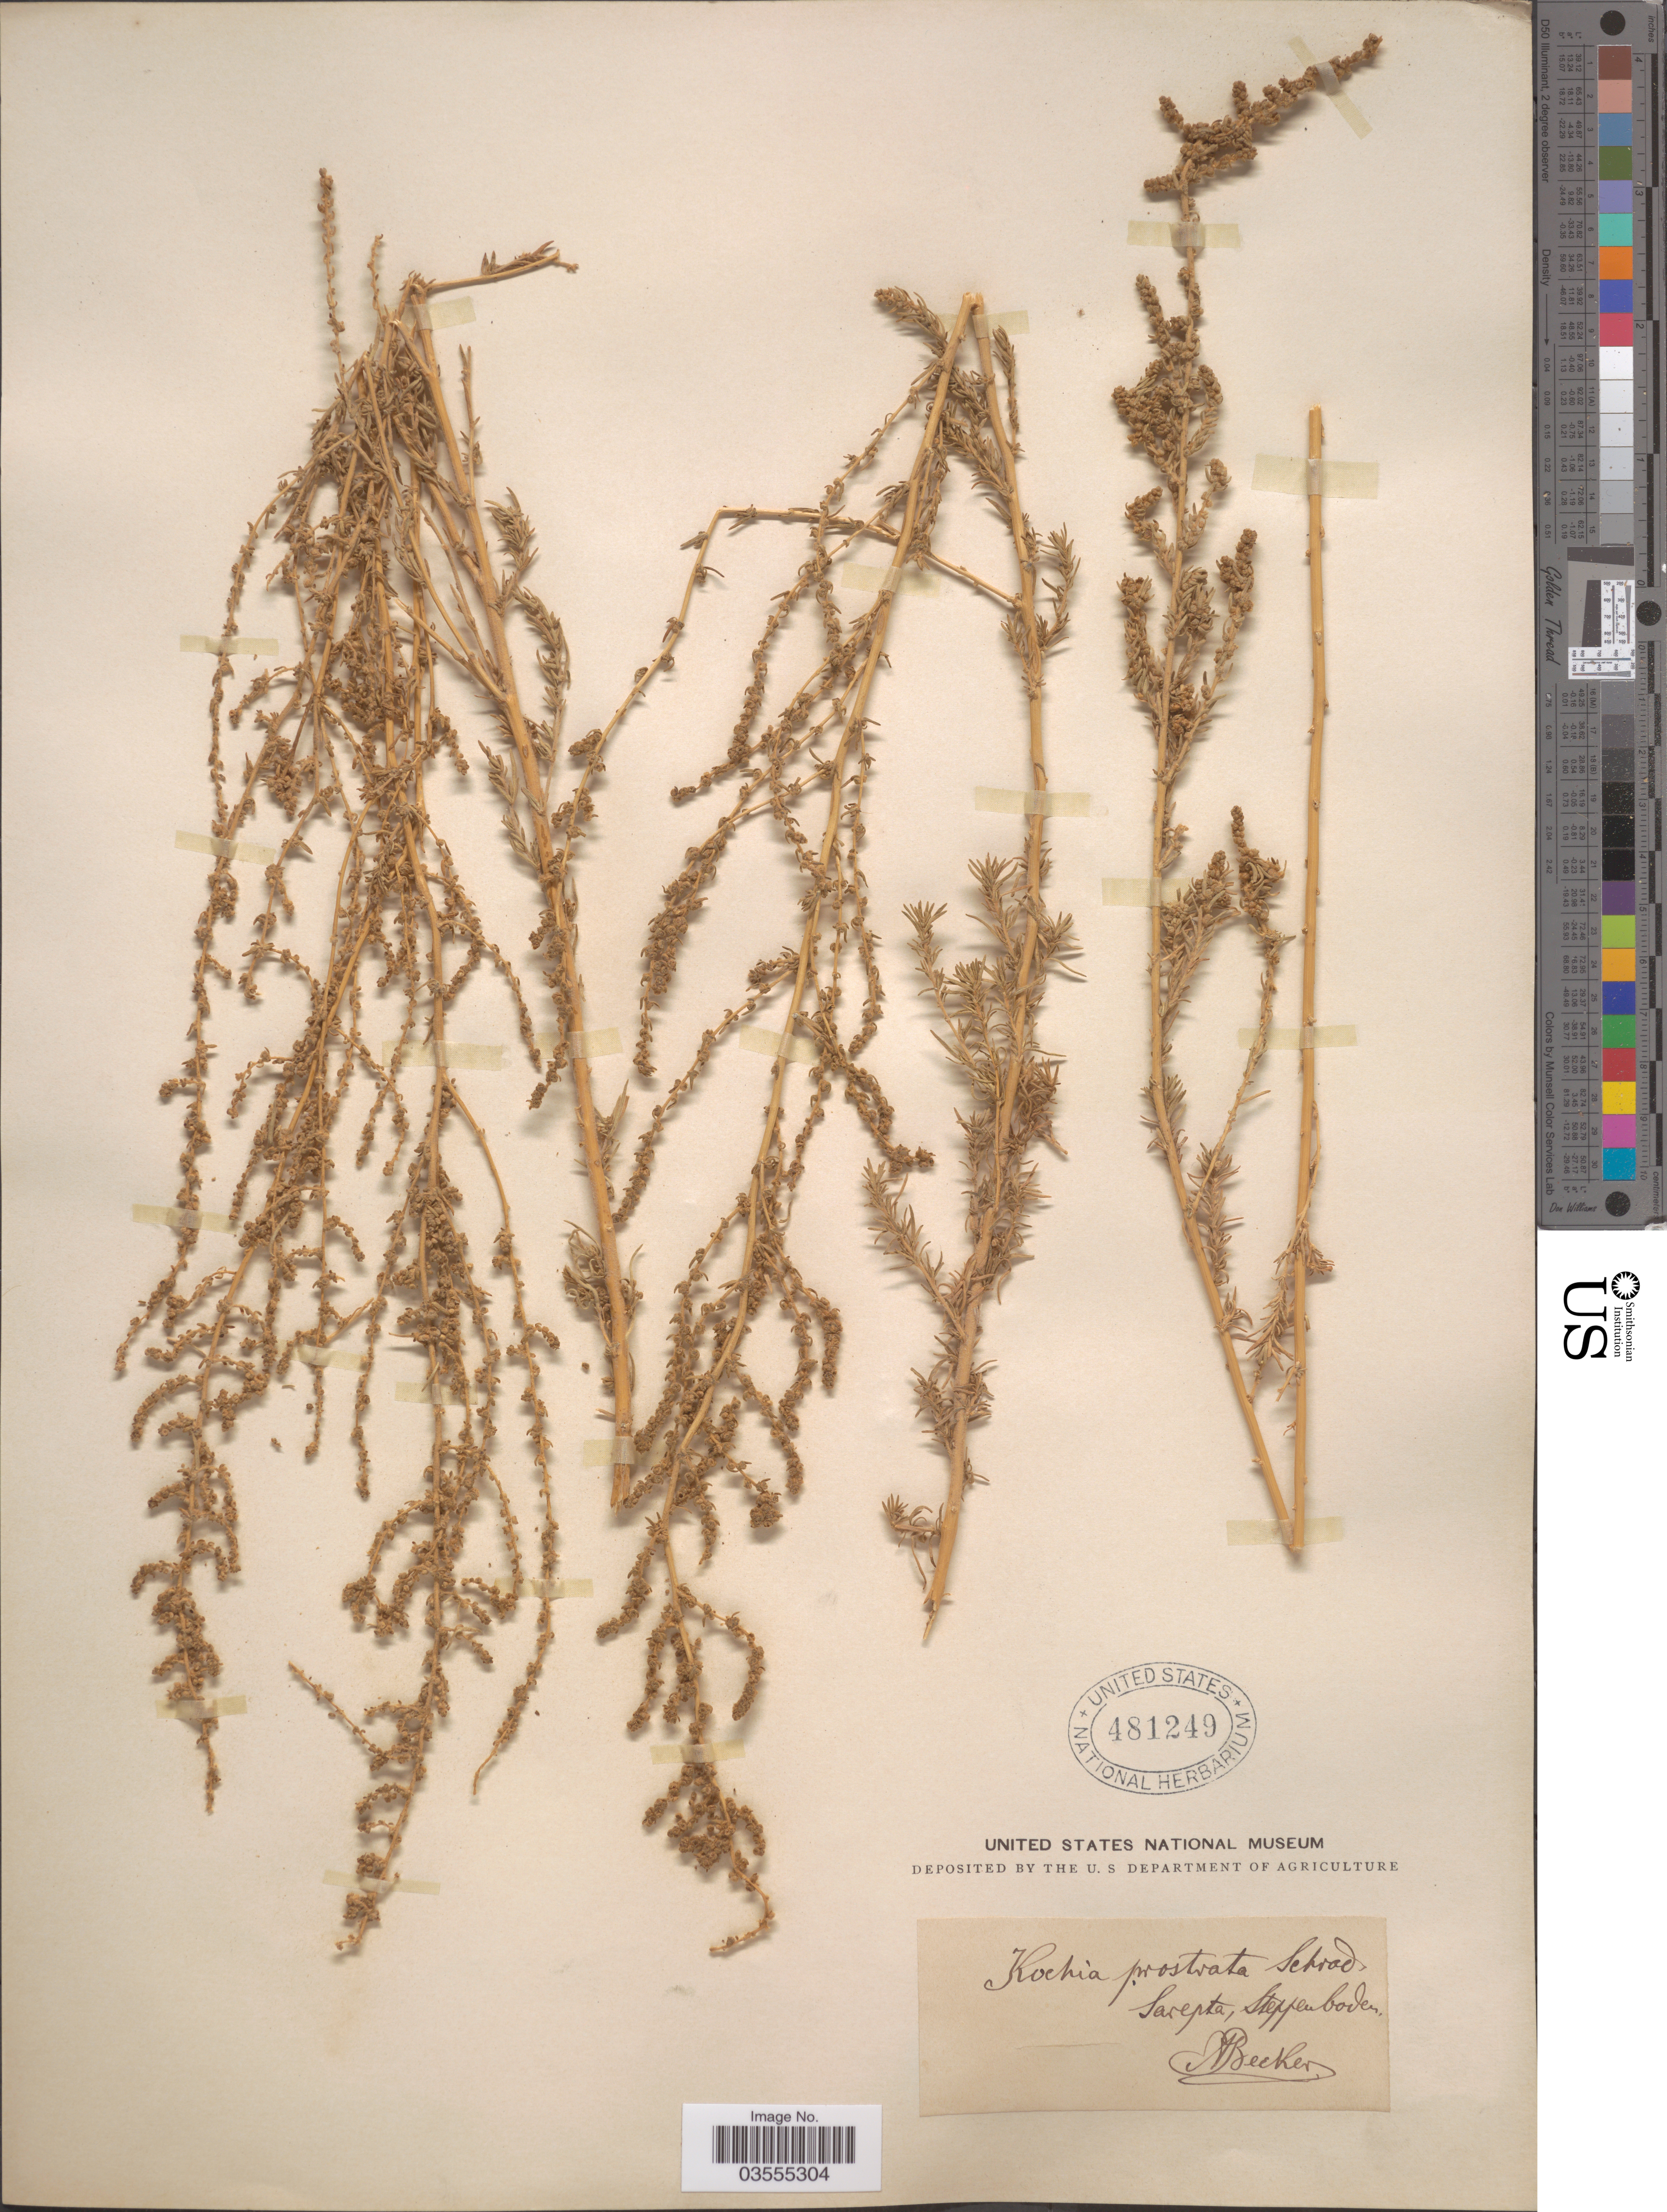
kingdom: Plantae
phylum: Tracheophyta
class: Magnoliopsida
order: Caryophyllales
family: Amaranthaceae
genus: Bassia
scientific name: Bassia prostrata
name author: (L.) Beck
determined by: U.S. National Herbarium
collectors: A. Becker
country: Russian Federation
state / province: Volgograd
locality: Sarepta, Steppenboden.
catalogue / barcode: US 481249